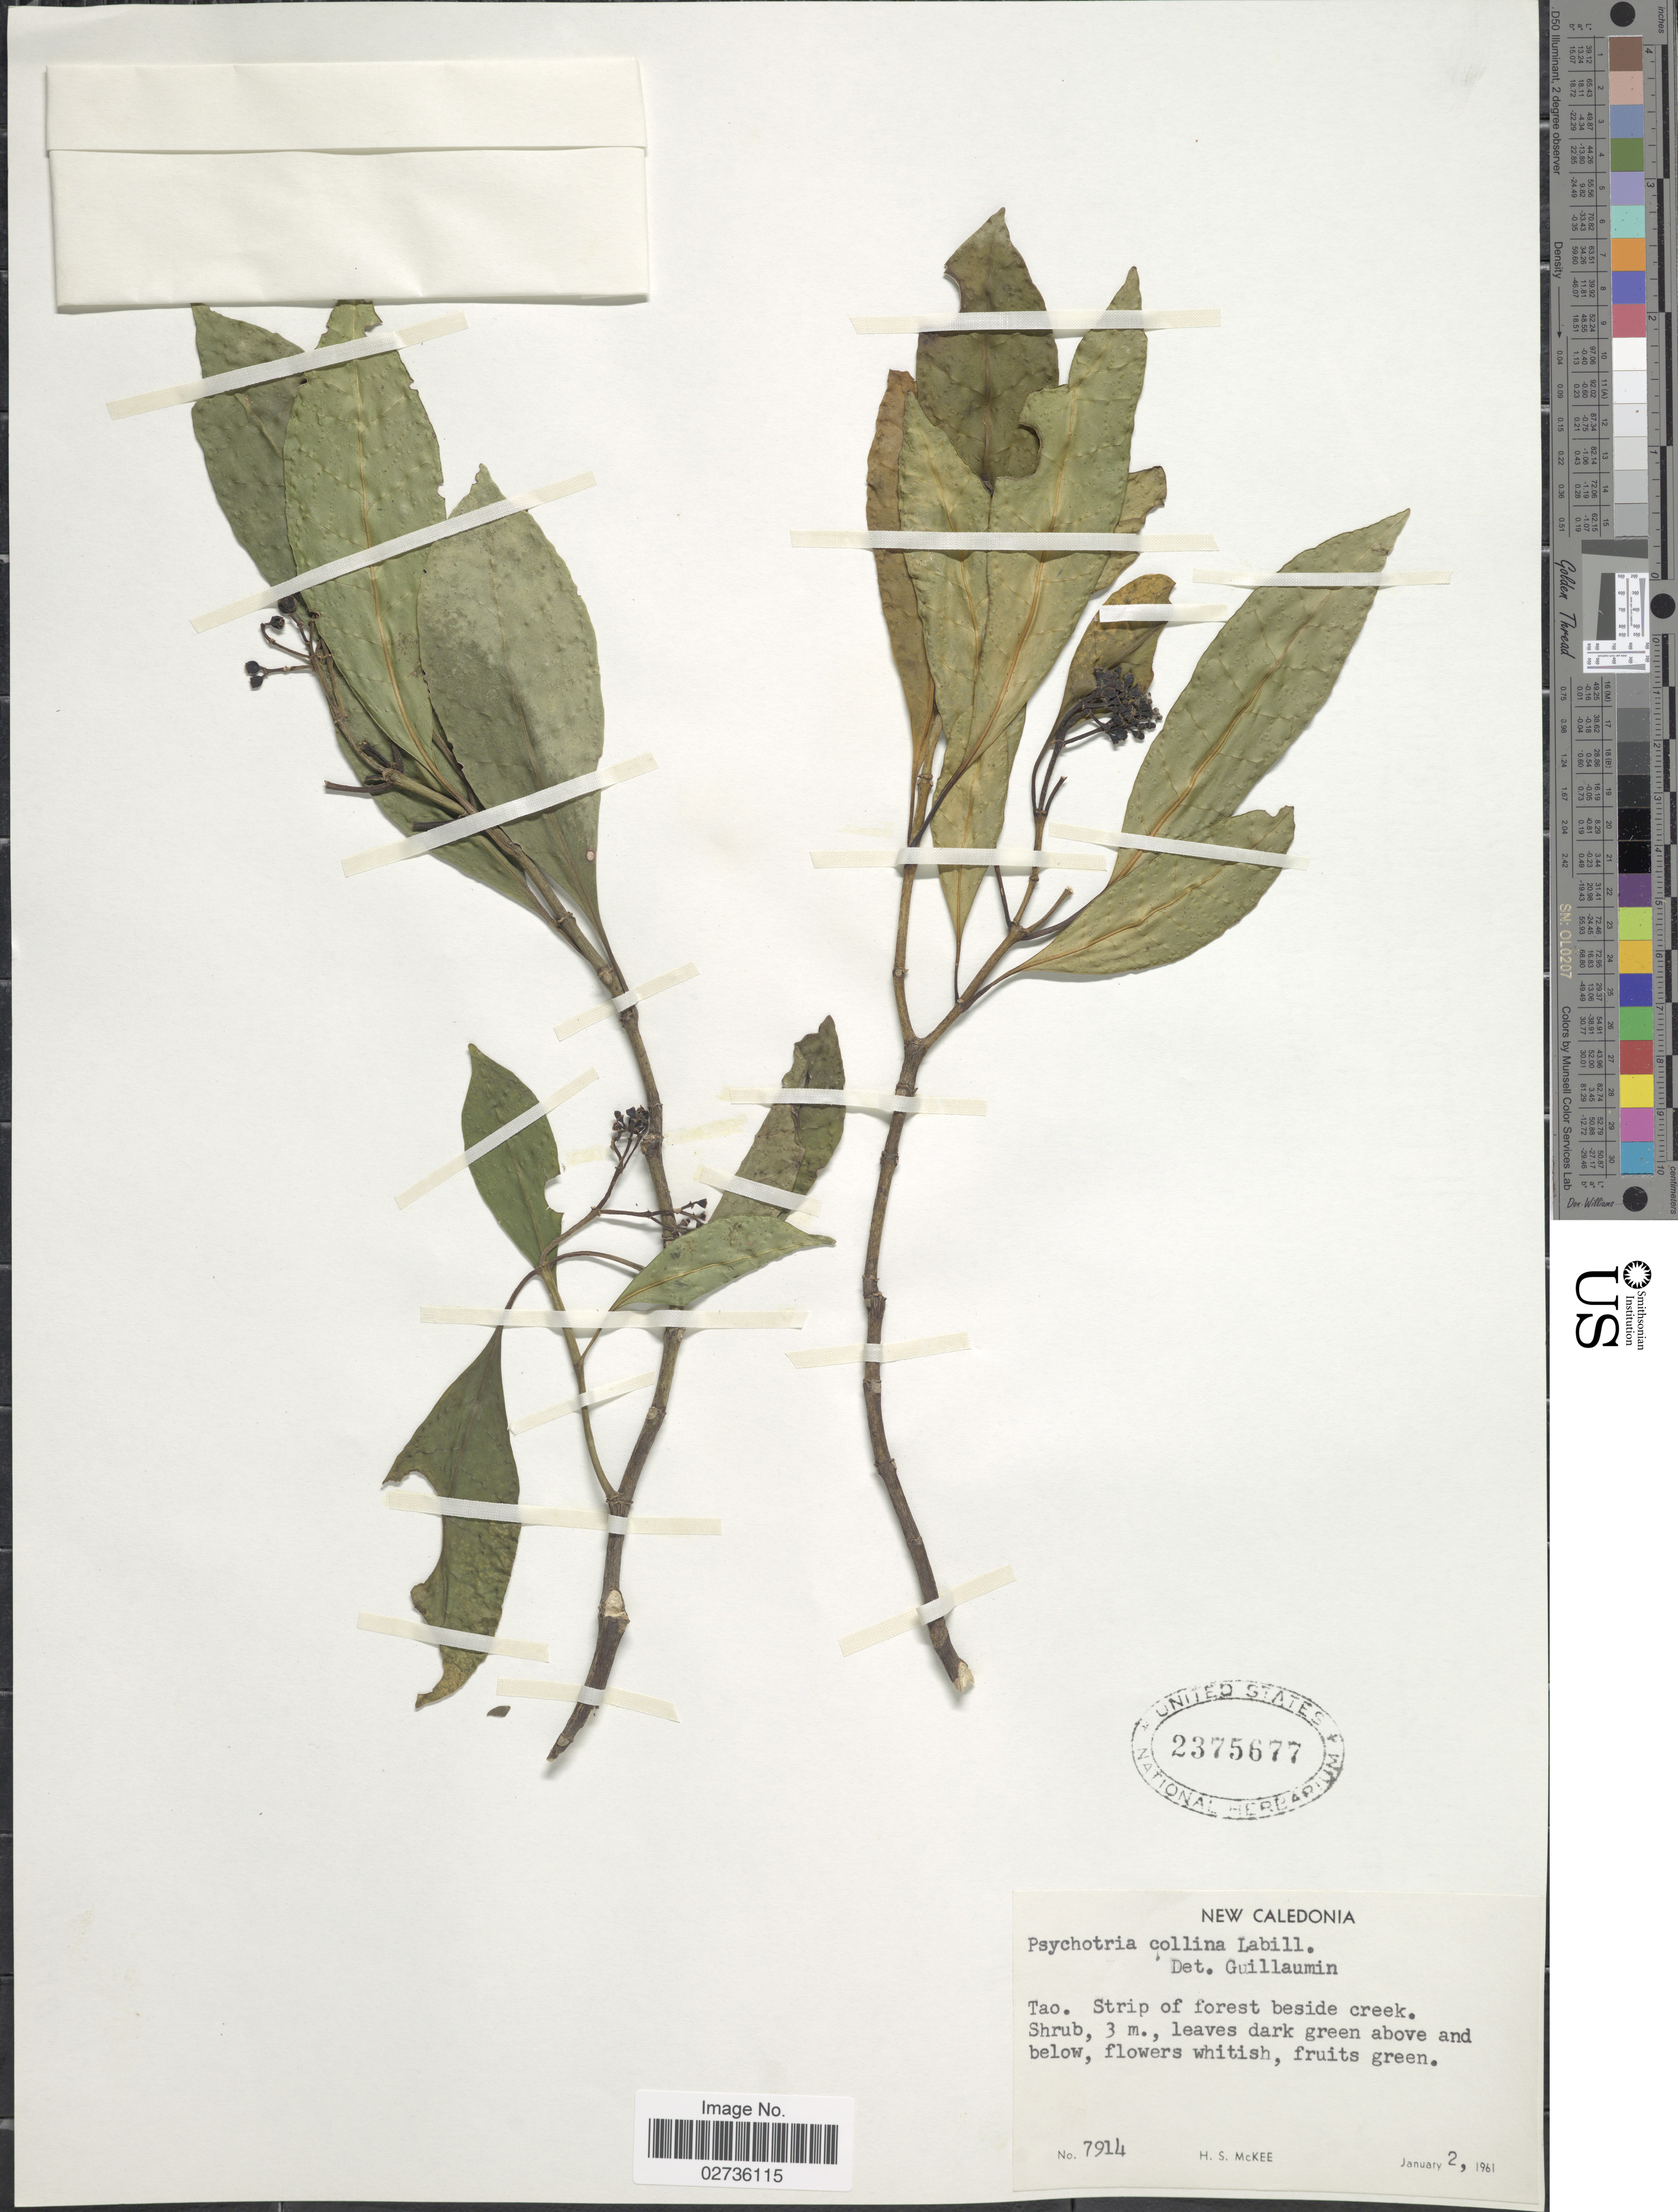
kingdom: Plantae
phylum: Tracheophyta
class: Magnoliopsida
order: Gentianales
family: Rubiaceae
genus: Psychotria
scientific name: Psychotria collina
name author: Labill.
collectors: H. S. McKee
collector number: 7914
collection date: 1961-01-02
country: New Caledonia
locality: Tao. Strip of forest beside creek.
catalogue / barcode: US 2375677